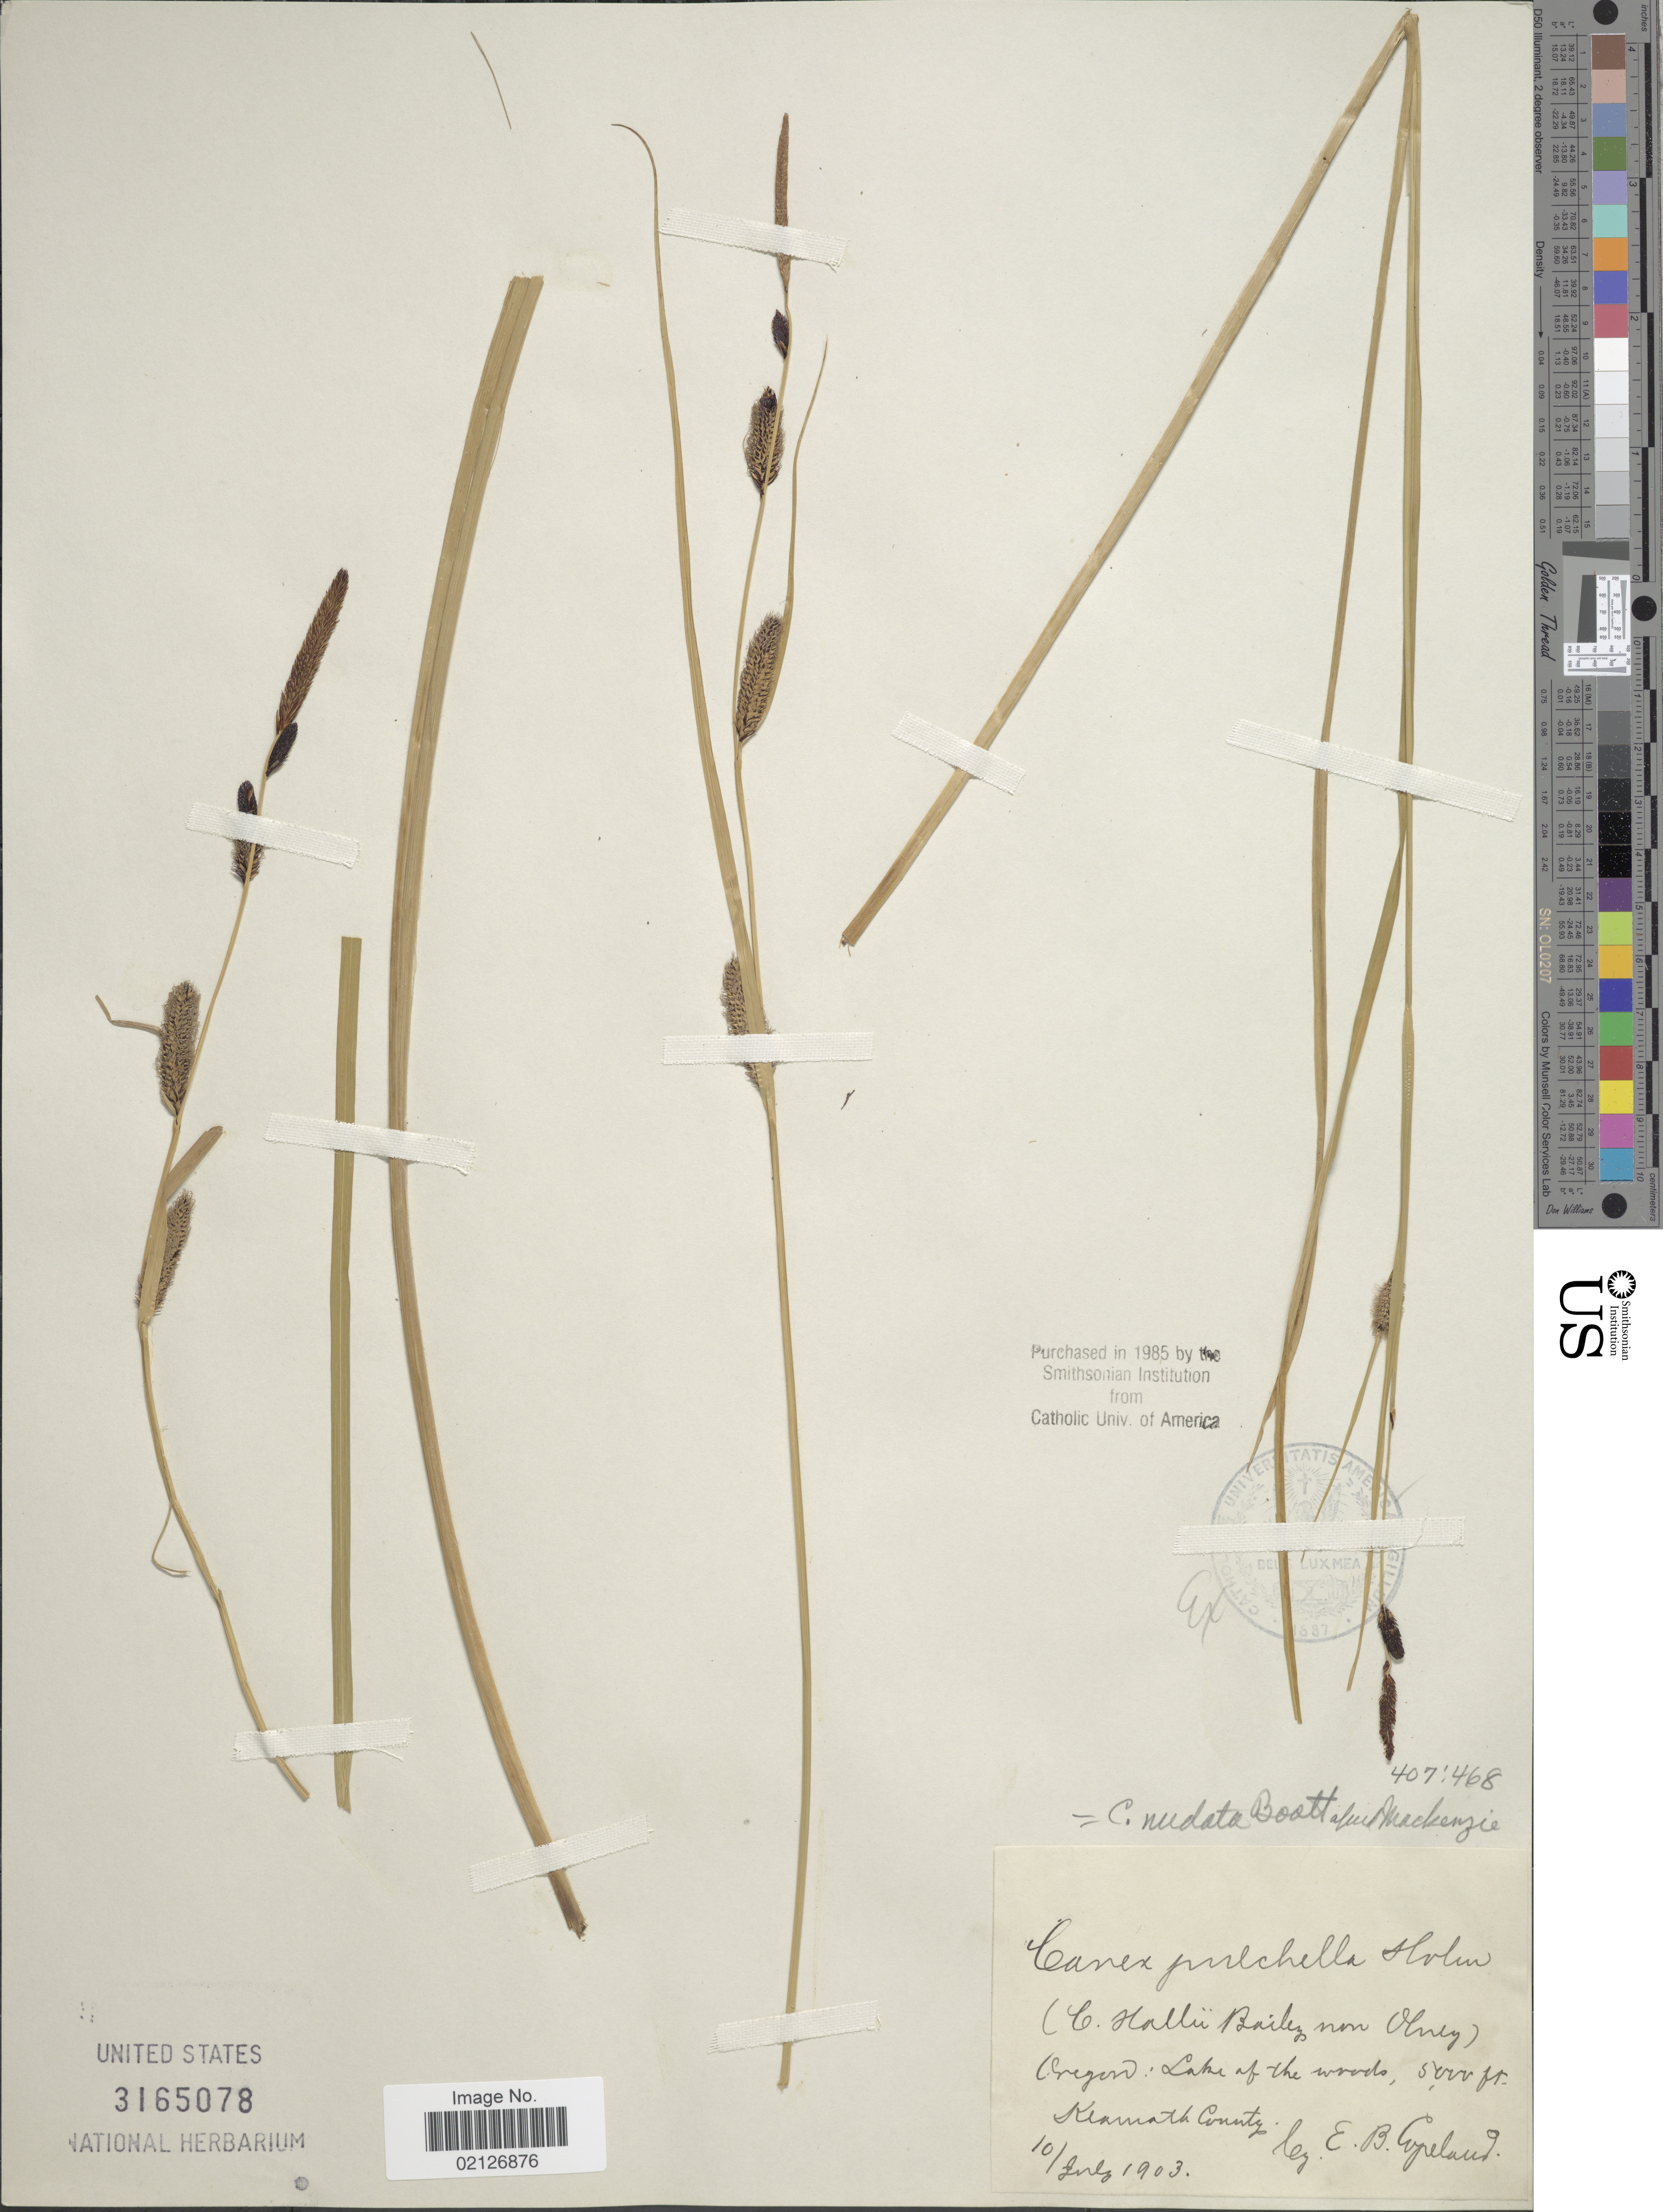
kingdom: Plantae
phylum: Tracheophyta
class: Liliopsida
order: Poales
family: Cyperaceae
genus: Carex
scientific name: Carex nudata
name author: W. Boott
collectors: E. B. Copeland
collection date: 1903-07-10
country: United States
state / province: Oregon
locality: Lake of the woods, Klamath County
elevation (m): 1524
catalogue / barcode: US 3165078